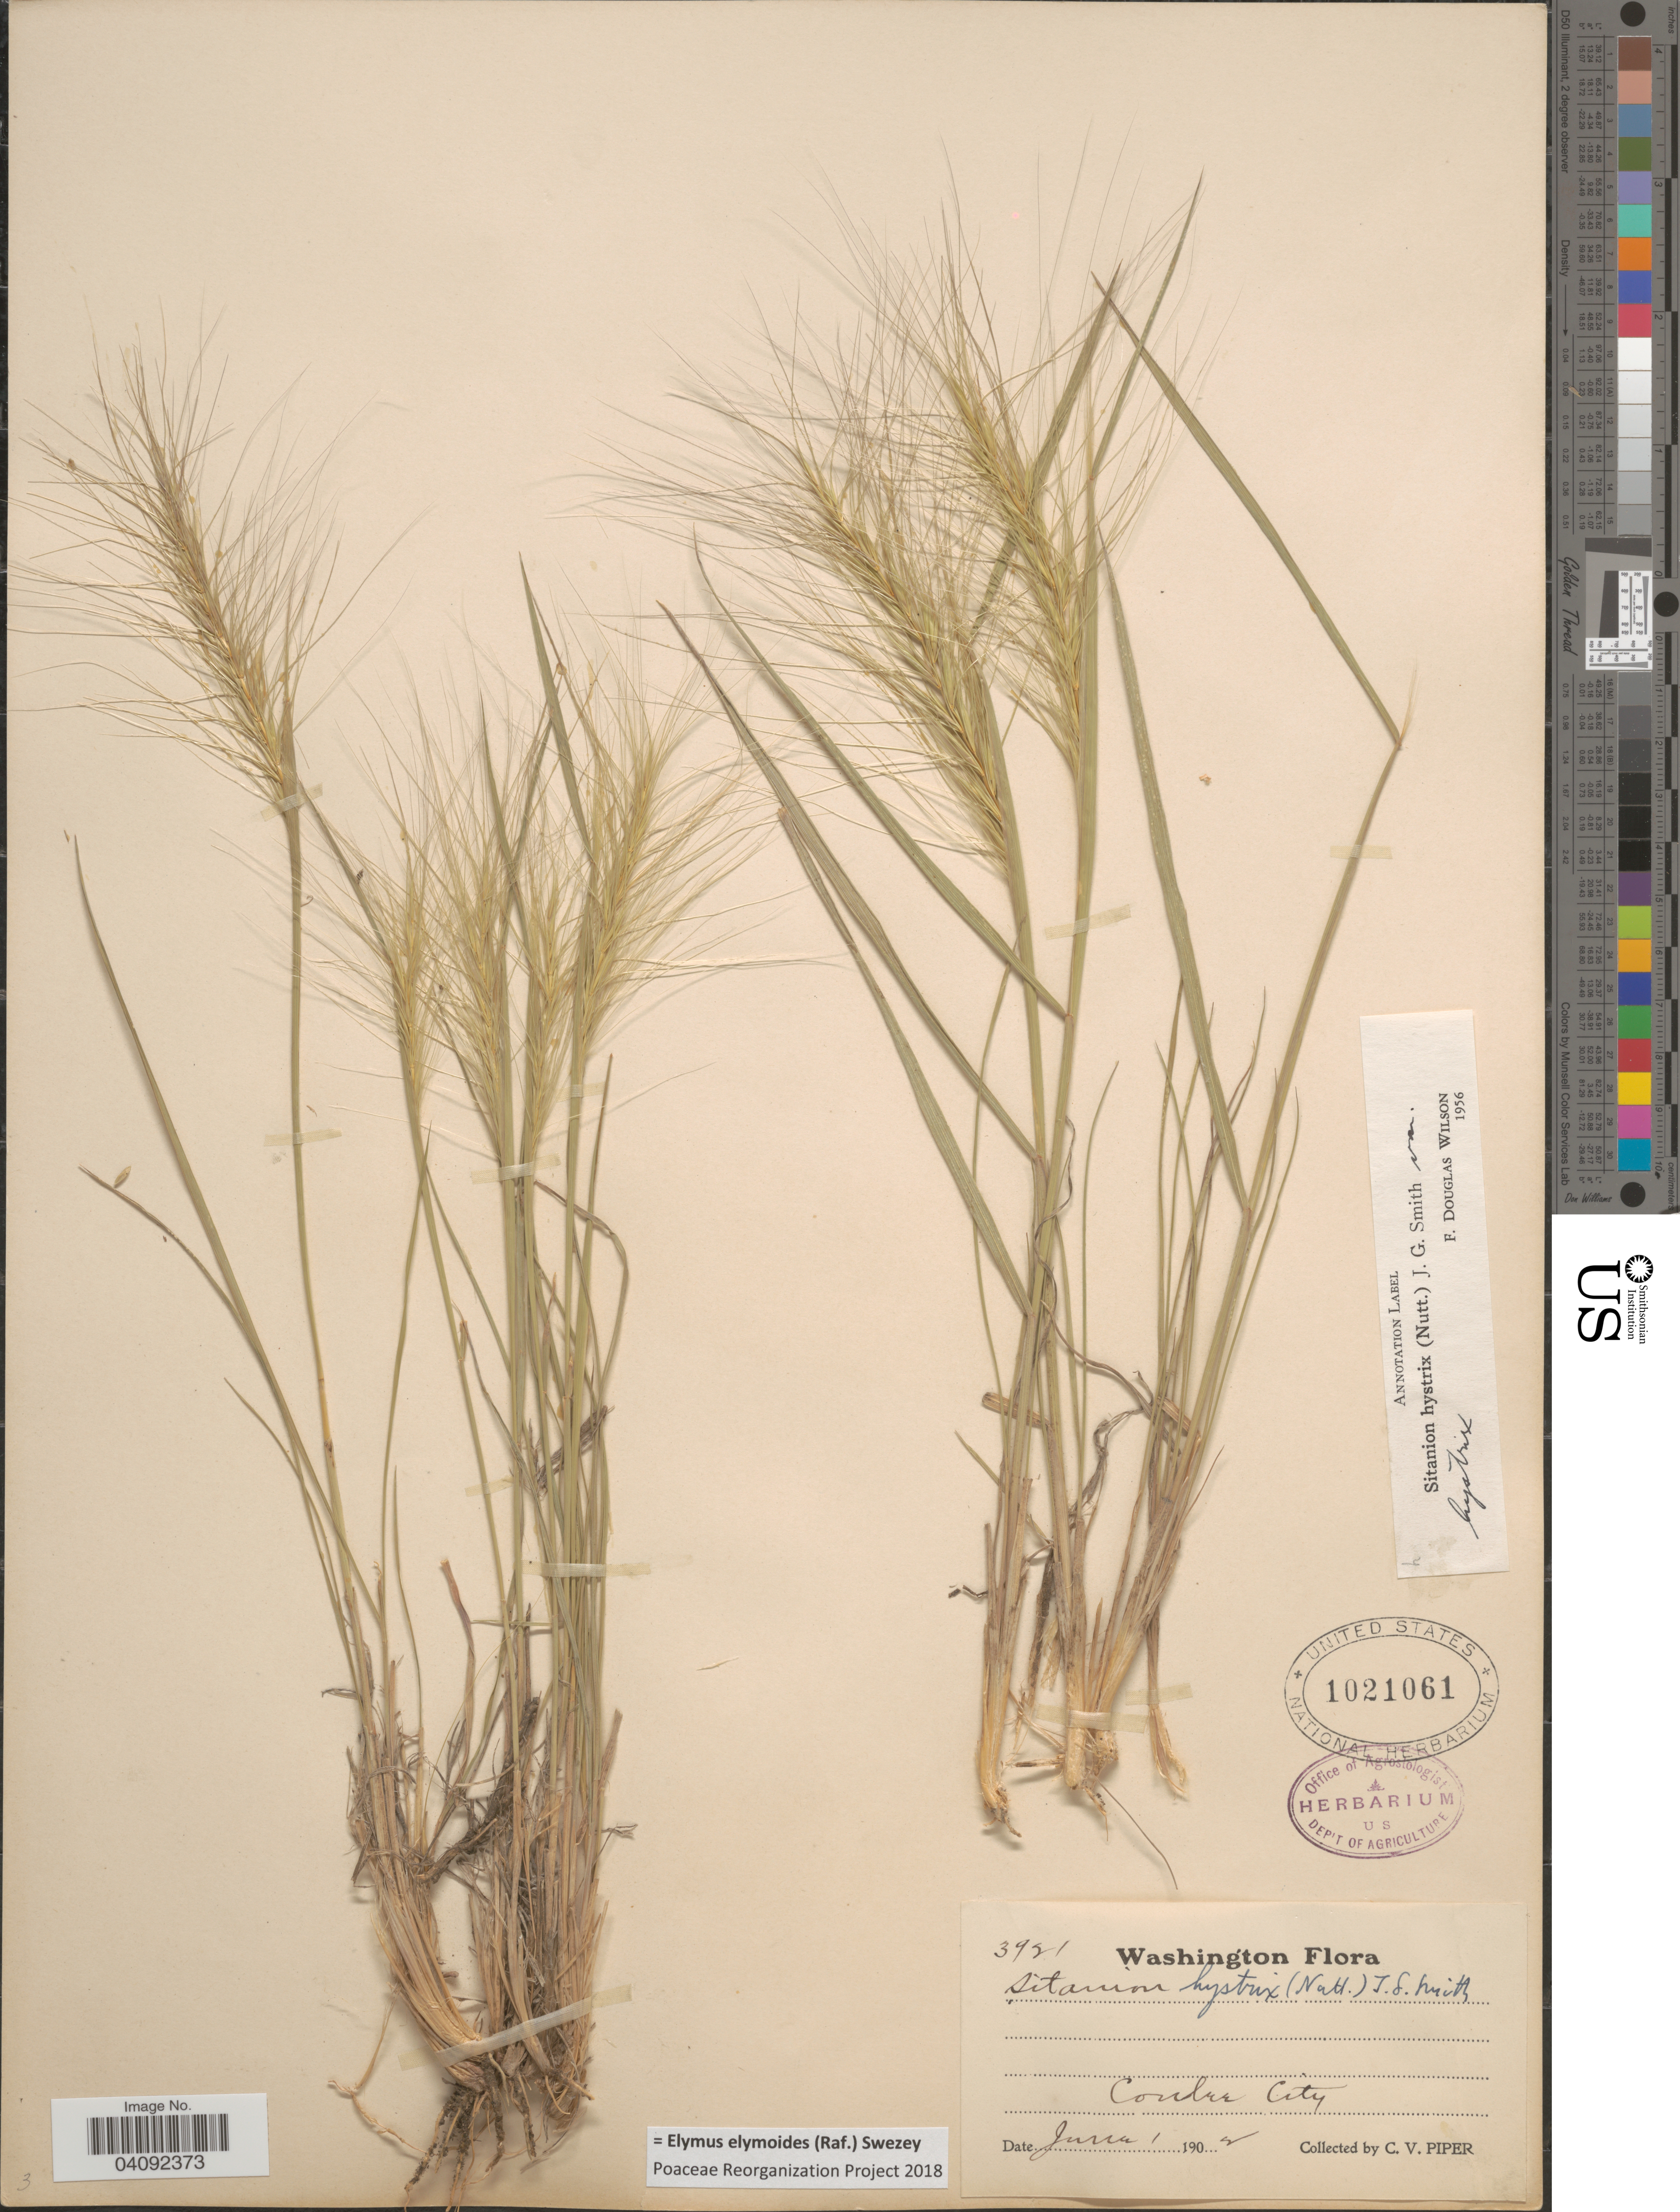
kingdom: Plantae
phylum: Tracheophyta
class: Liliopsida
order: Poales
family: Poaceae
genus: Elymus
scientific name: Elymus elymoides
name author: (Raf.) Swezey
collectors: C. V. Piper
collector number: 3921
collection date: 1902-06-01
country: United States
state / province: Washington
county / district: Grant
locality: Coulee City.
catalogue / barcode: US 1021061